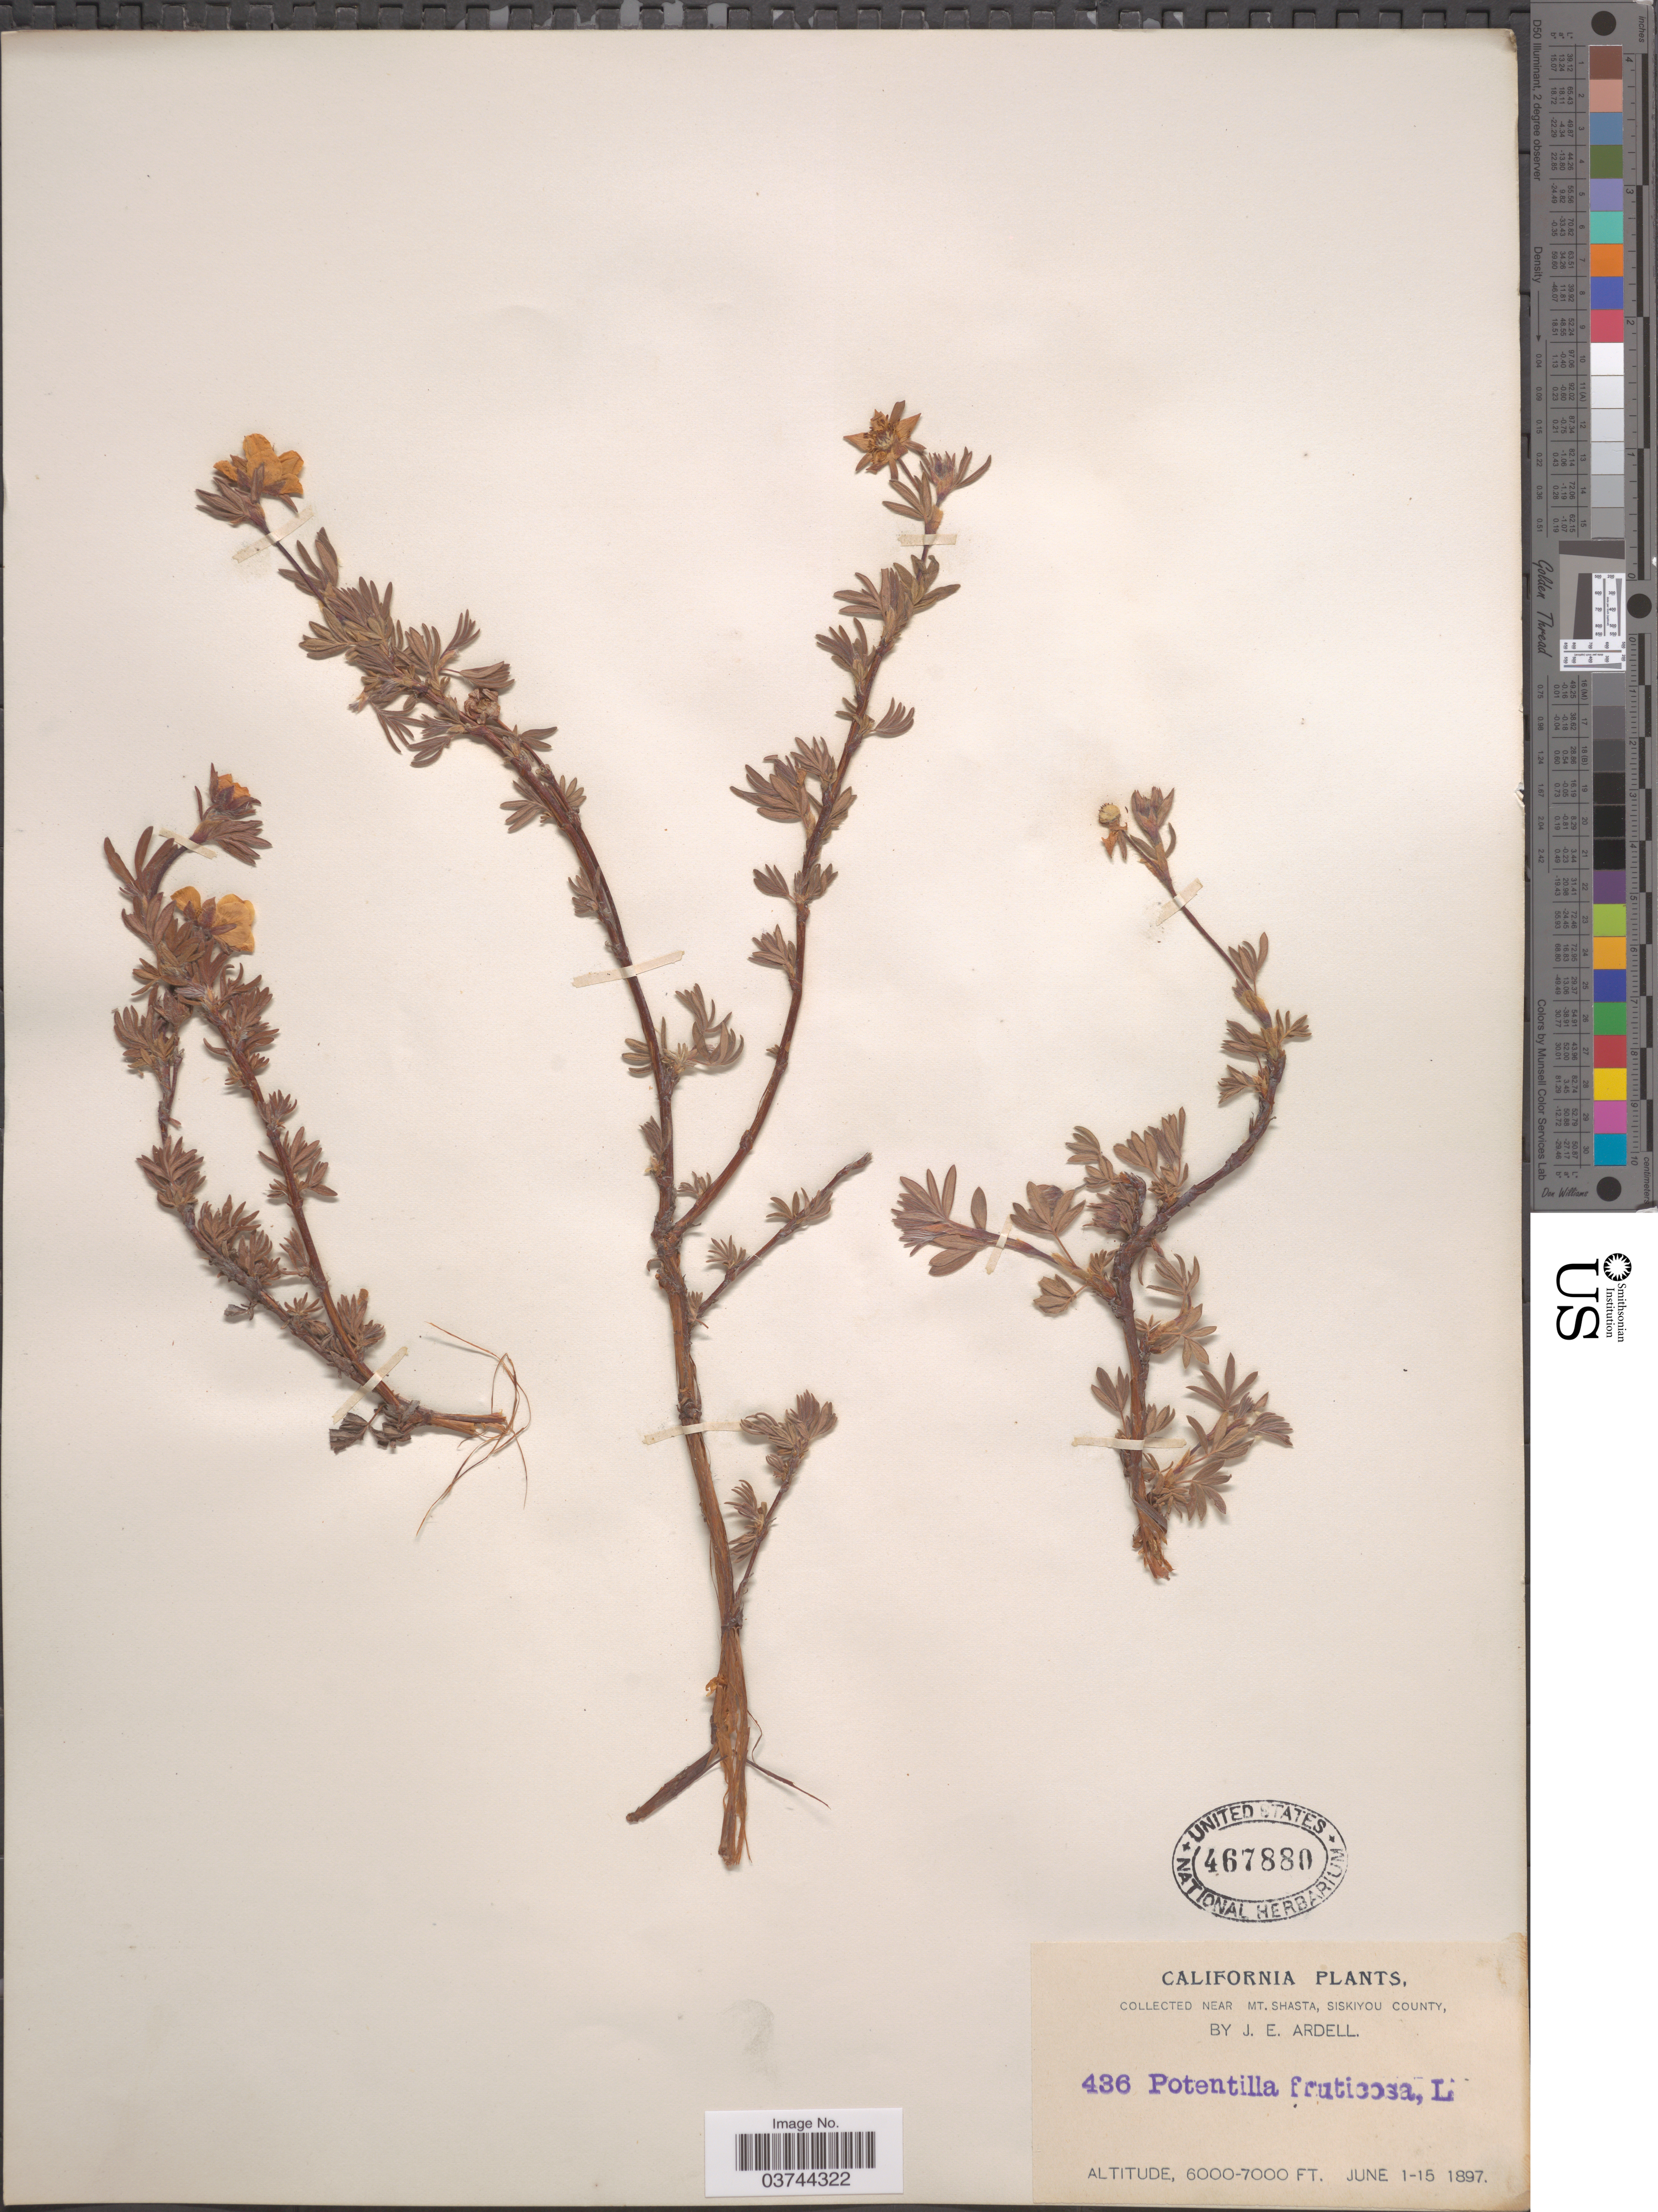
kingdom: Plantae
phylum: Tracheophyta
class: Magnoliopsida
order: Rosales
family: Rosaceae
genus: Dasiphora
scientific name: Dasiphora fruticosa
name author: (L.) Rydb.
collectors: J. Ardell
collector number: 436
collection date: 1897-06-01/1897-06-15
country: United States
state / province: California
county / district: Siskiyou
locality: Near Mt. Shasta, Siskiyou County.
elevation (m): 1829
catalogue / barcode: US 467880